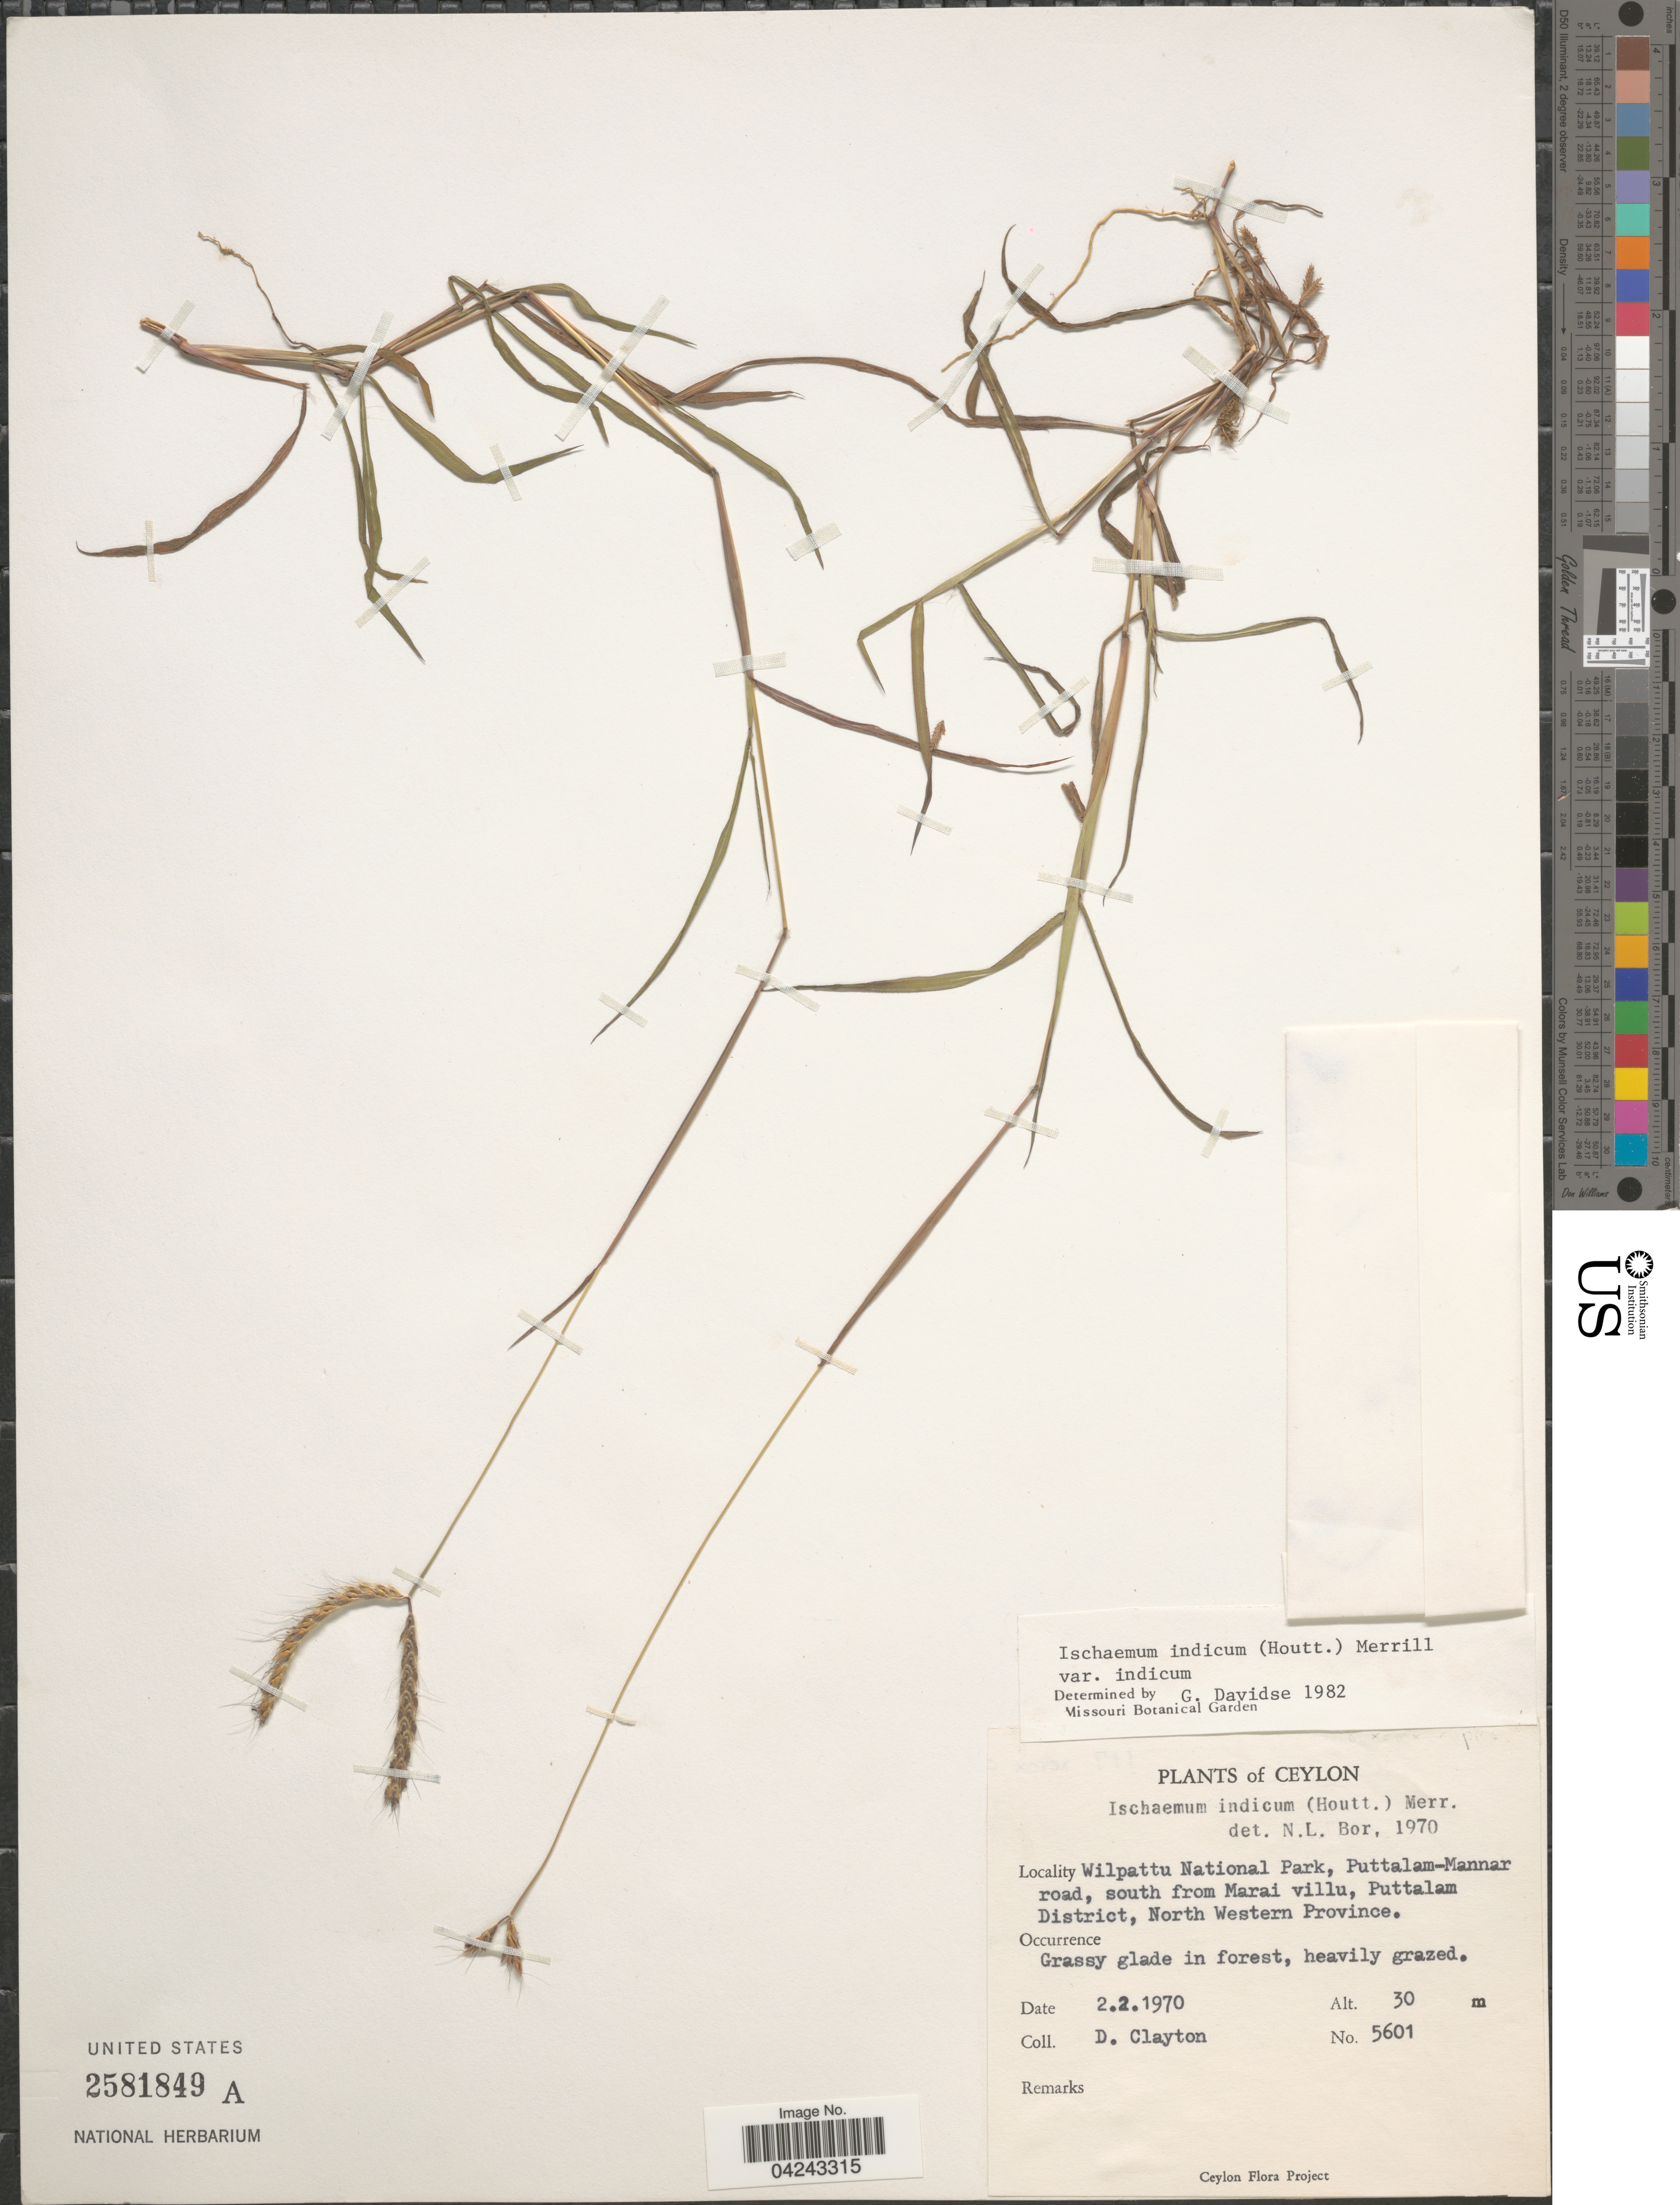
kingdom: Plantae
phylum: Tracheophyta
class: Liliopsida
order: Poales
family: Poaceae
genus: Ischaemum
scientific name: Ischaemum ciliare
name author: Retz.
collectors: D. Clayton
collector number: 5601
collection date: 1970-02-02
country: Sri Lanka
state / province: North Western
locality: Ceylon. Wilpattu National Park, Puttalam-Mannar road, south from Marai villu, Puttalam District.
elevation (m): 30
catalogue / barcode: US 2581849A